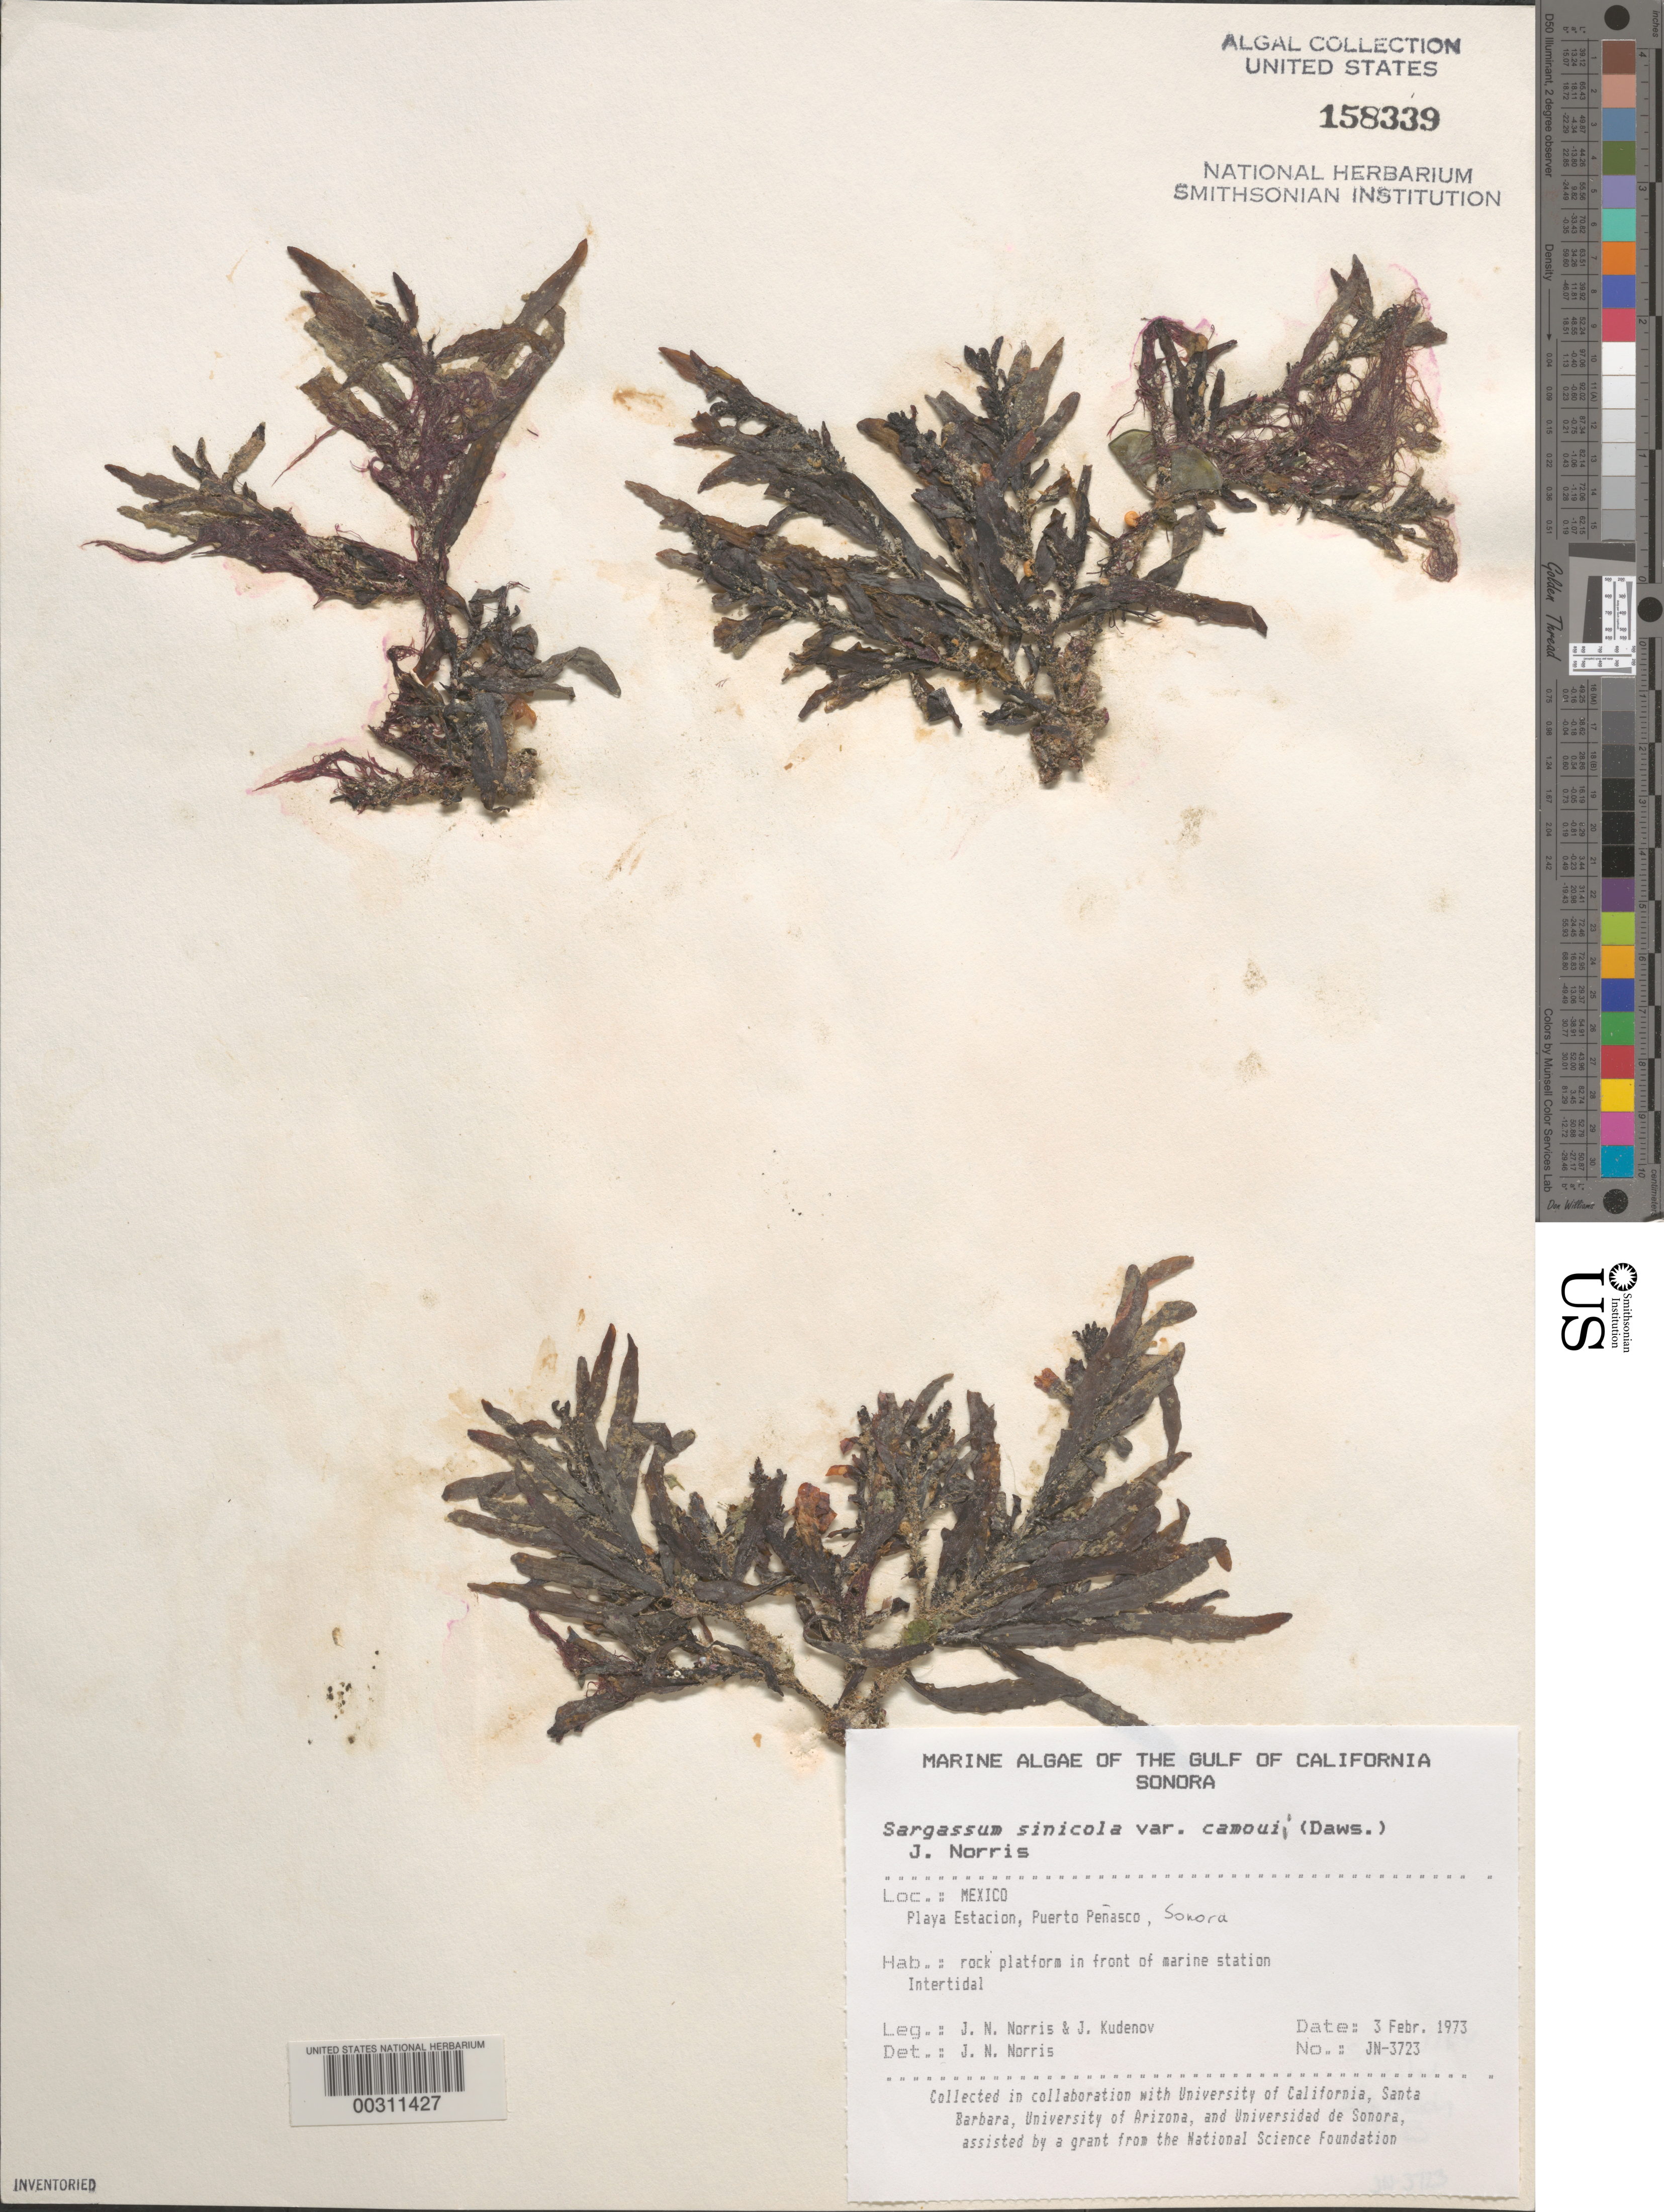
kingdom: Chromista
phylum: Ochrophyta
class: Phaeophyceae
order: Fucales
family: Sargassaceae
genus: Sargassum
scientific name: Sargassum sinicola var. camouii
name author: (E.Y. Dawson) J.N. Norris & Yensen in McCourt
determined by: Norris, James N.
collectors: J. N. Norris & J. Kudenov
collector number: JN-3723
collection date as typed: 03 Feb 1973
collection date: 1973-02-03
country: Mexico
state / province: Sonora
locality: Playa Estacion, Puerto Penasco, marine station shore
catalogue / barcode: US 158339